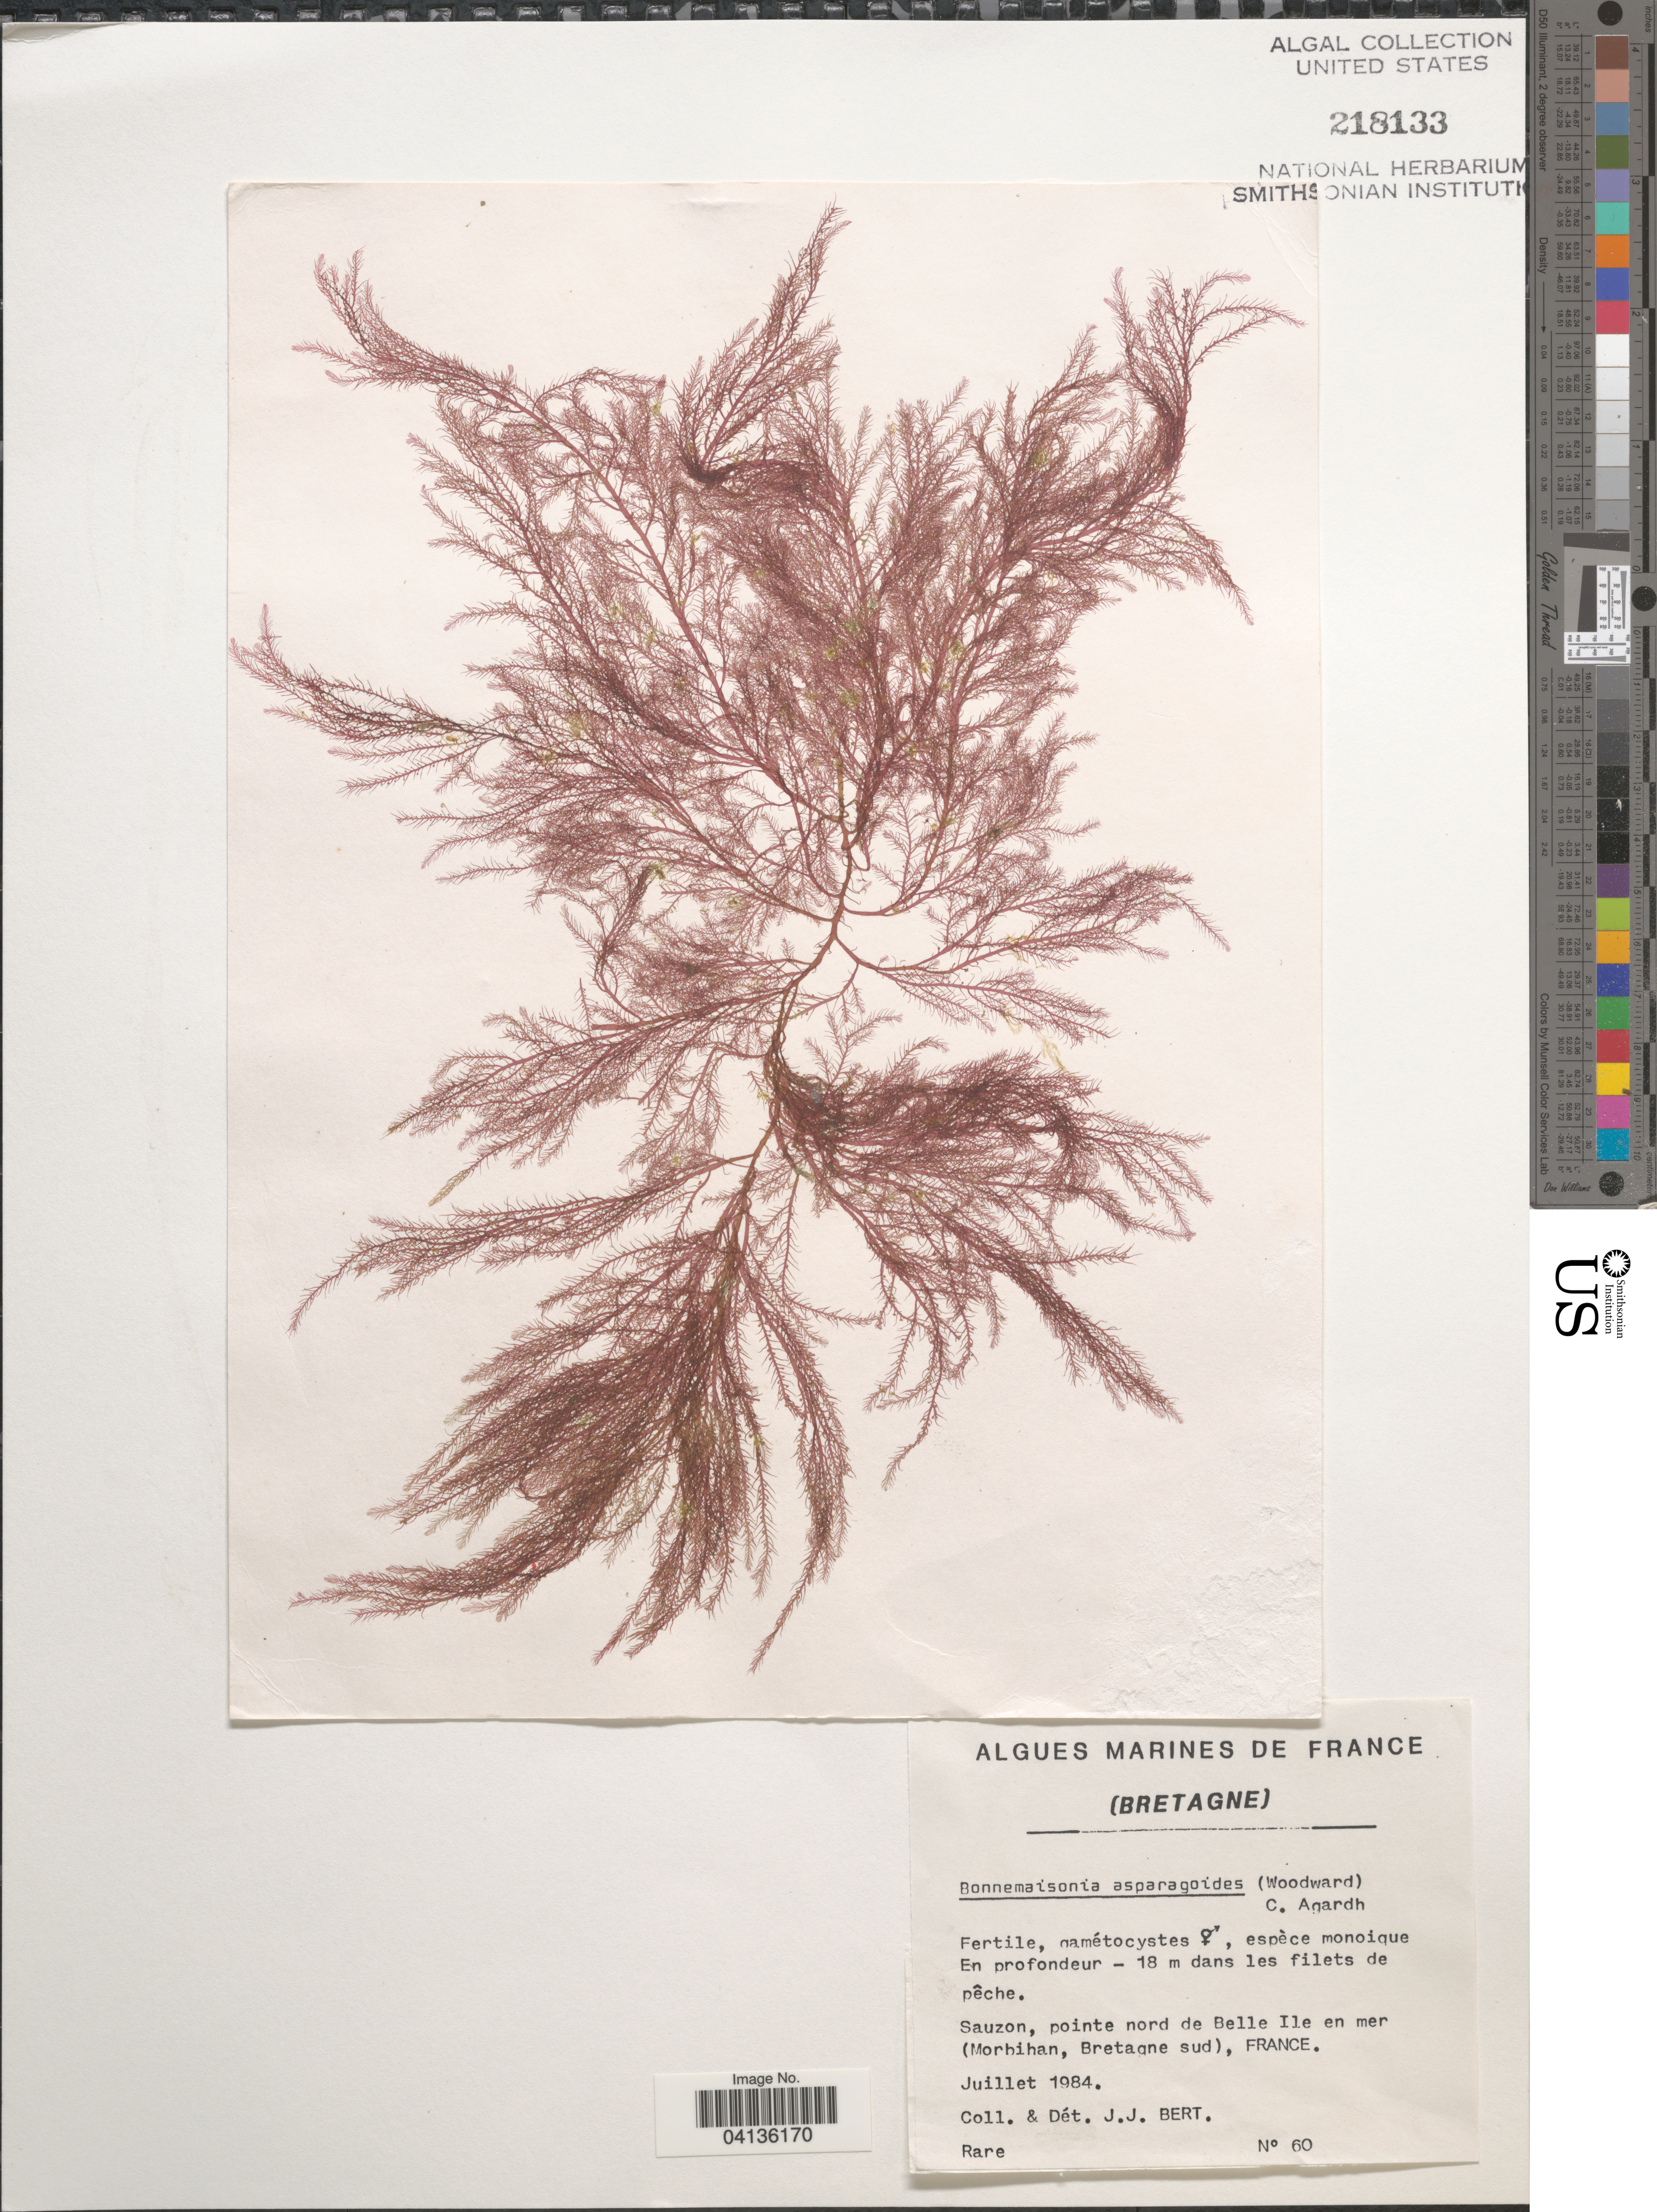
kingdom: Plantae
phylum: Rhodophyta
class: Florideophyceae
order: Bonnemaisoniales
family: Bonnemaisoniaceae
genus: Bonnemaisonia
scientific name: Bonnemaisonia asparagoides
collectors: J. Bert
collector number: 60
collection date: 1984-07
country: France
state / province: Bretagne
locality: Sauzon, pointe nord de Belle Ile en mer (Morbihan, Bretagne sud).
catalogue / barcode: US 218133